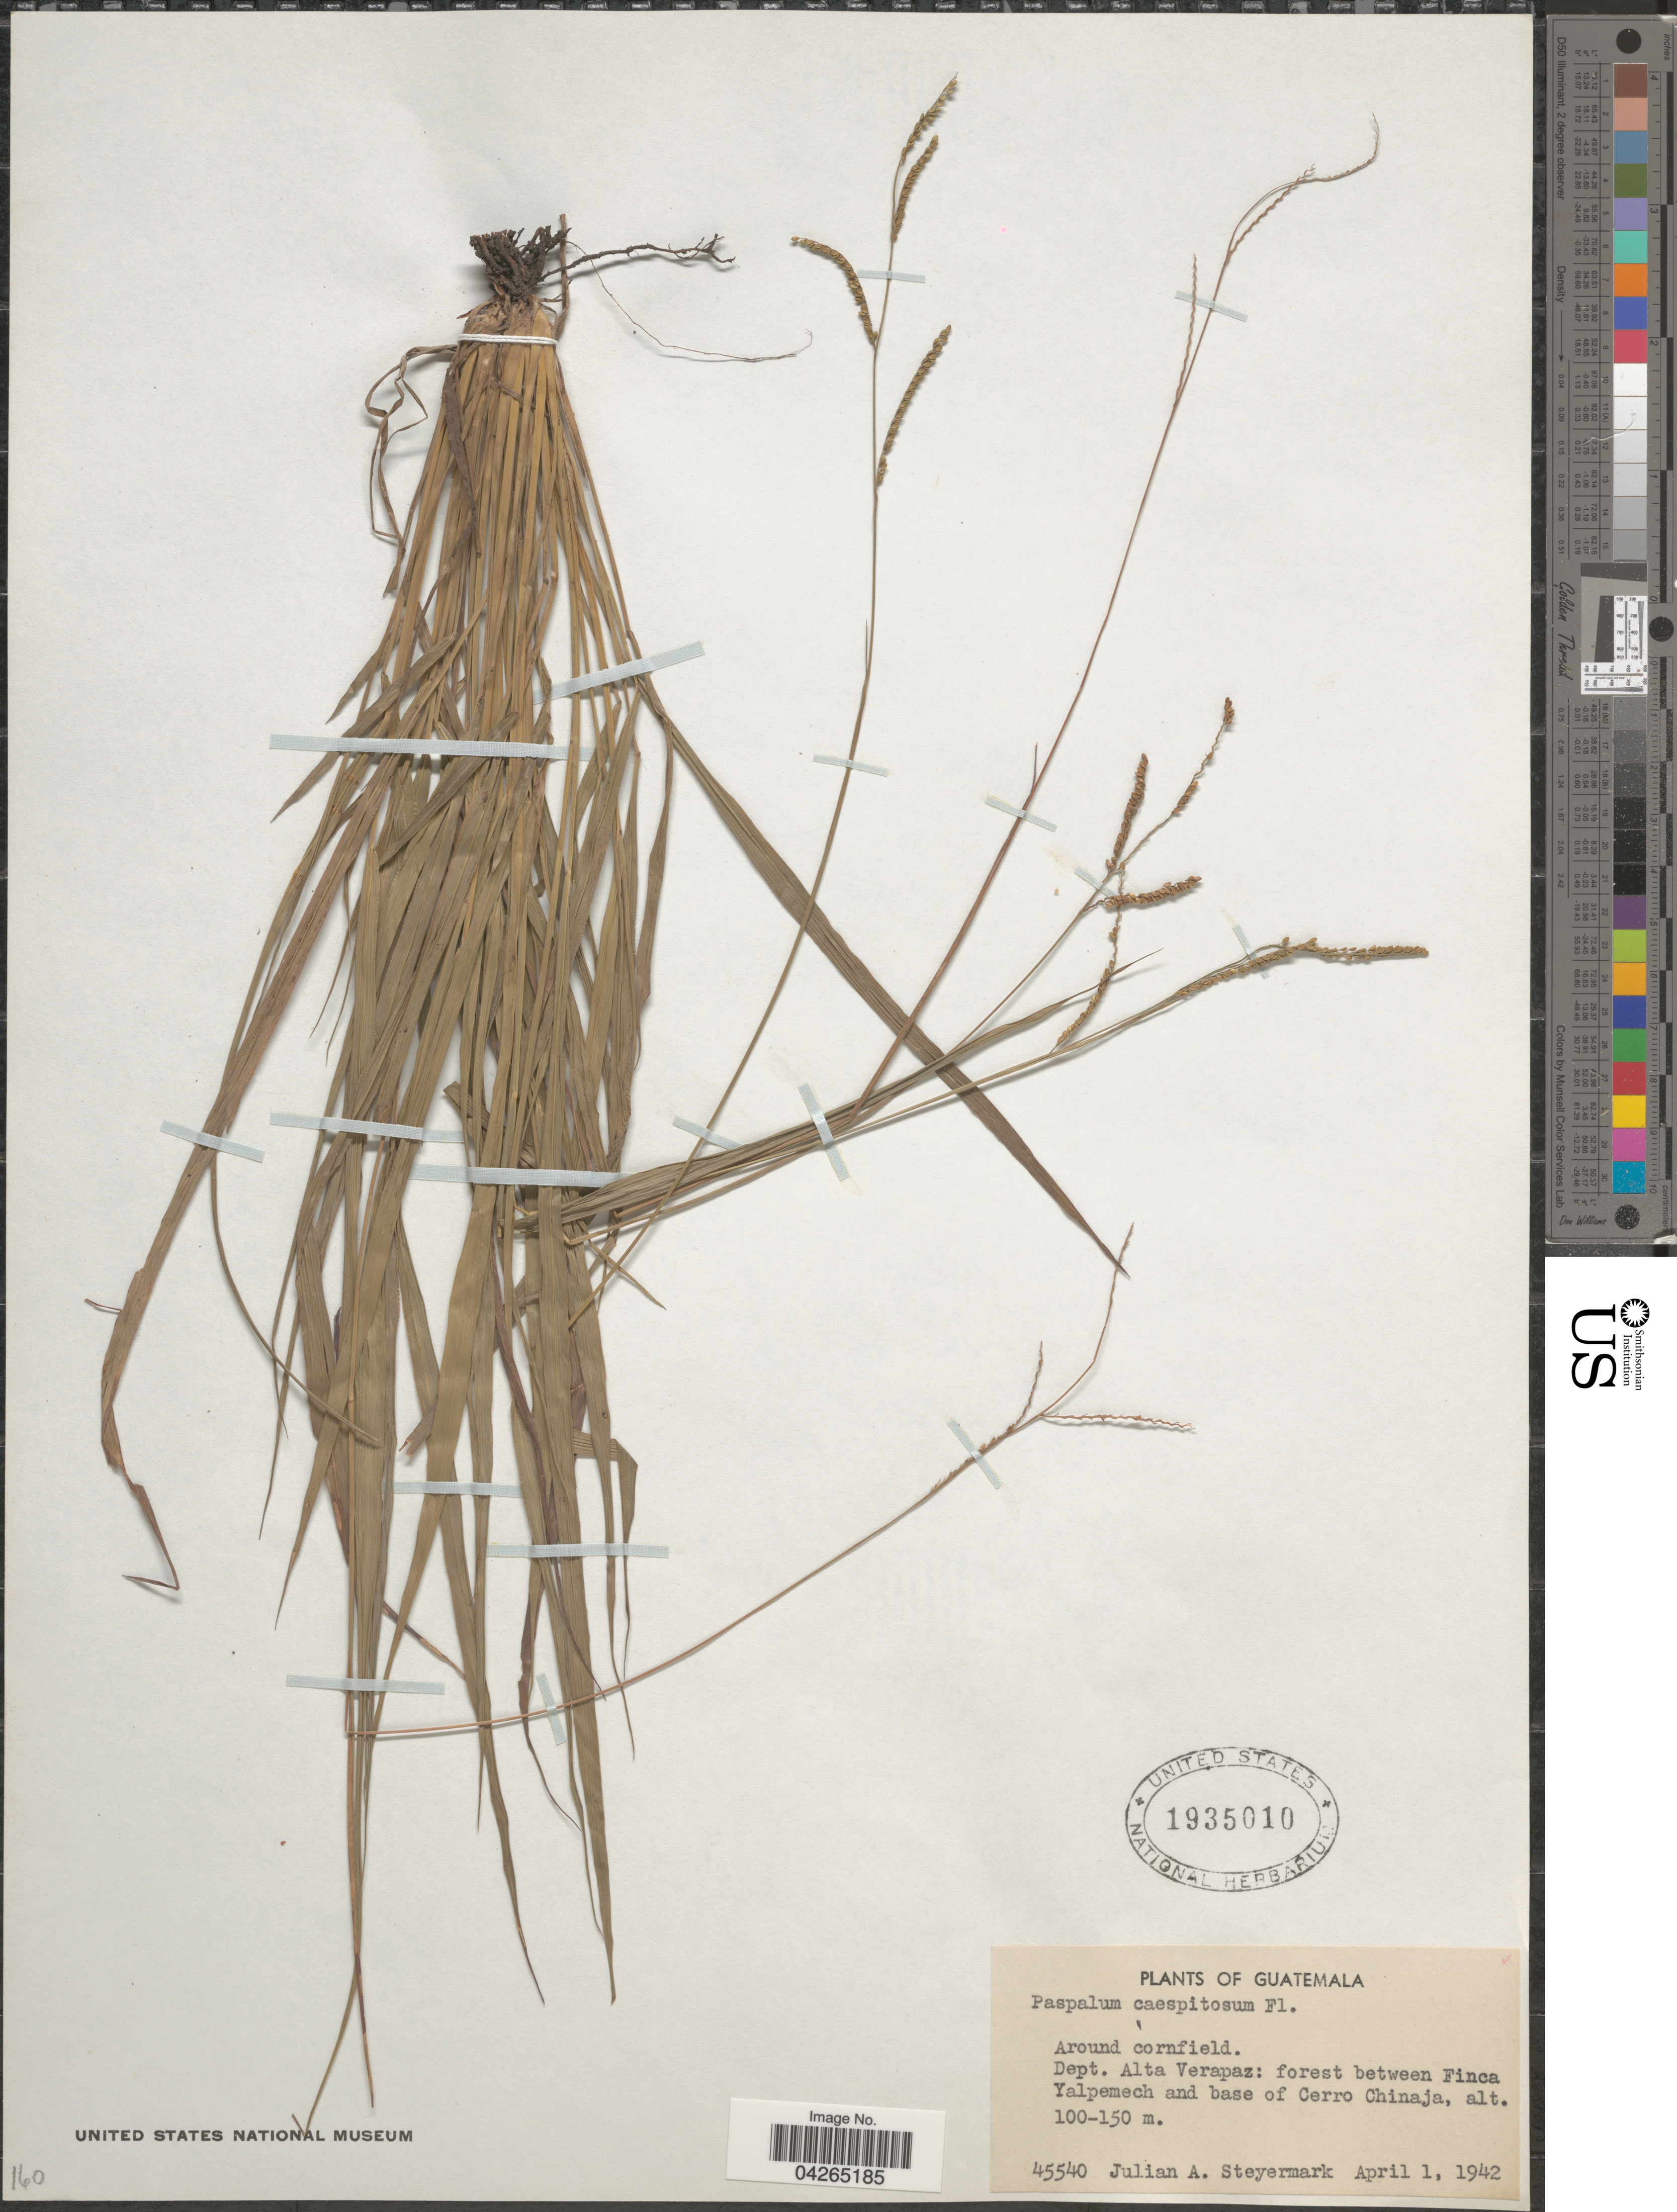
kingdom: Plantae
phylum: Tracheophyta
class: Liliopsida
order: Poales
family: Poaceae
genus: Paspalum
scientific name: Paspalum caespitosum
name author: Flüggé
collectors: J. Steyermark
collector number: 45540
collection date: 1942-04-01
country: Guatemala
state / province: Alta Verapaz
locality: Dept. Alta Verapaz: forest between Finca Yalpemech and base of Cerro Chinaja.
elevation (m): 100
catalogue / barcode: US 1935010